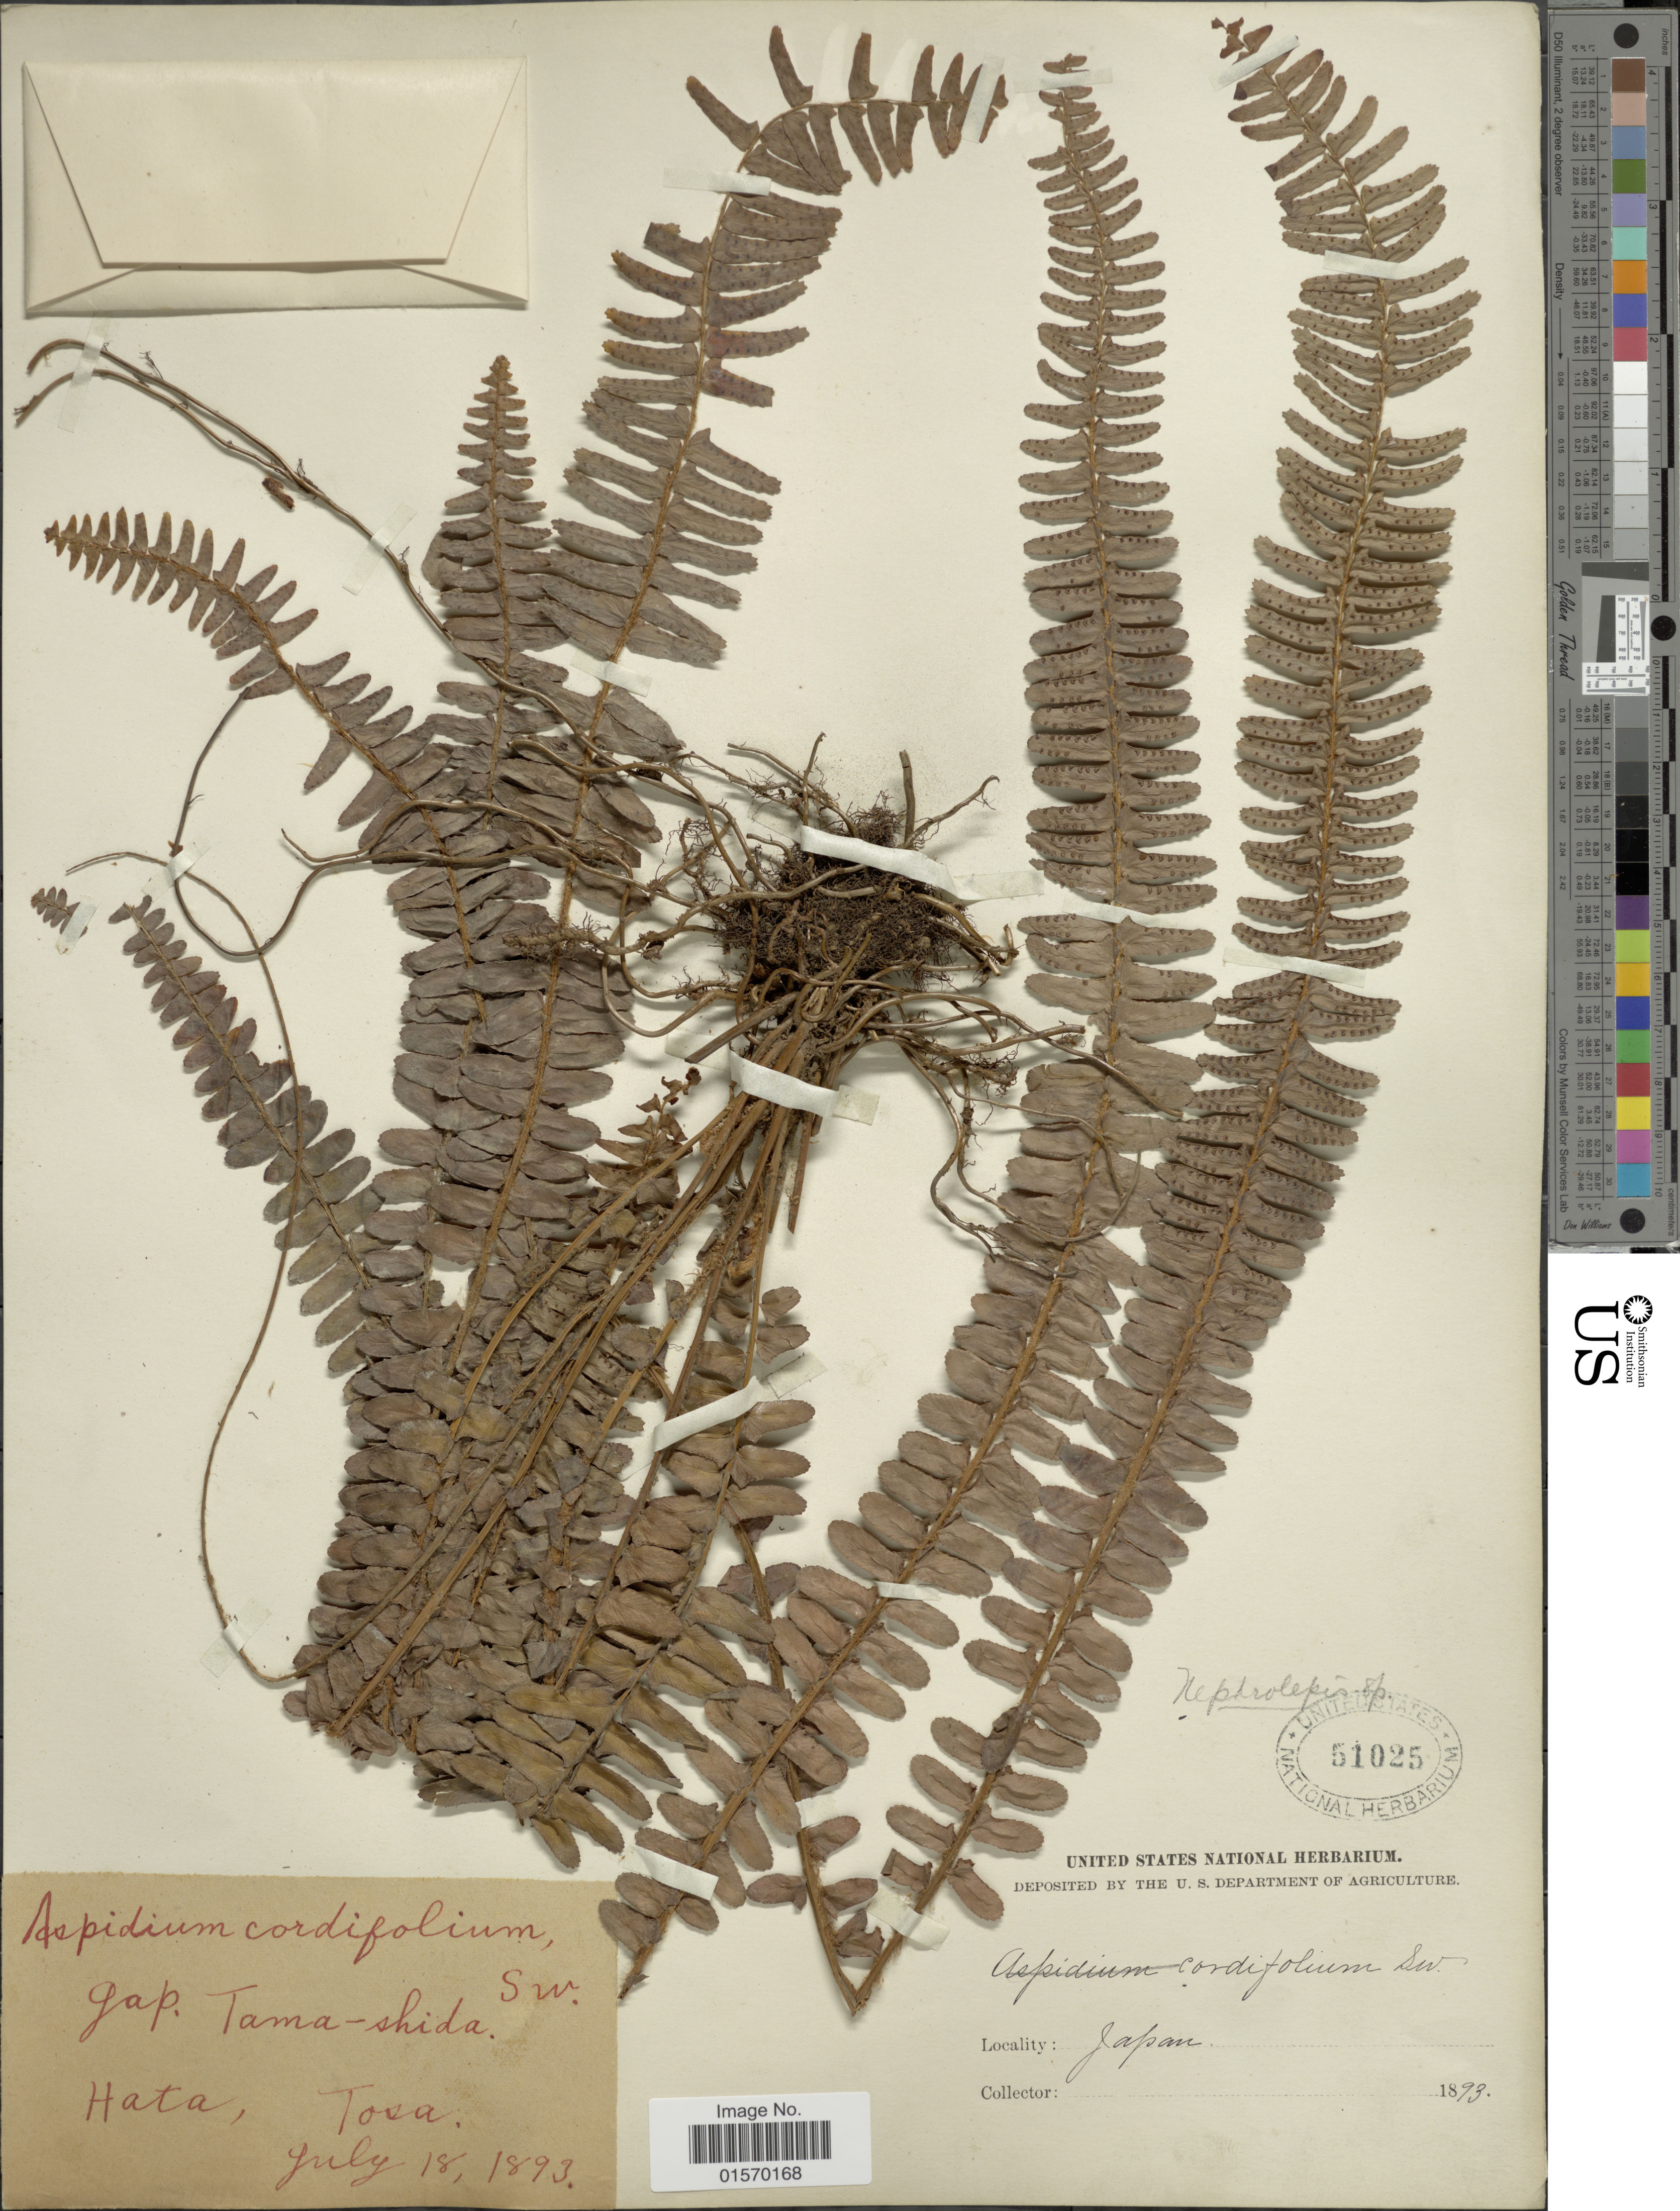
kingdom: Plantae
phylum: Tracheophyta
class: Polypodiopsida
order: Polypodiales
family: Nephrolepidaceae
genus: Nephrolepis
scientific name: Nephrolepis cordifolia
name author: (L.) C. Presl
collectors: U.S. Department of Agriculture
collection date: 1893-07-18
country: Japan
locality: Hata, Tosa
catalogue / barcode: US 51025